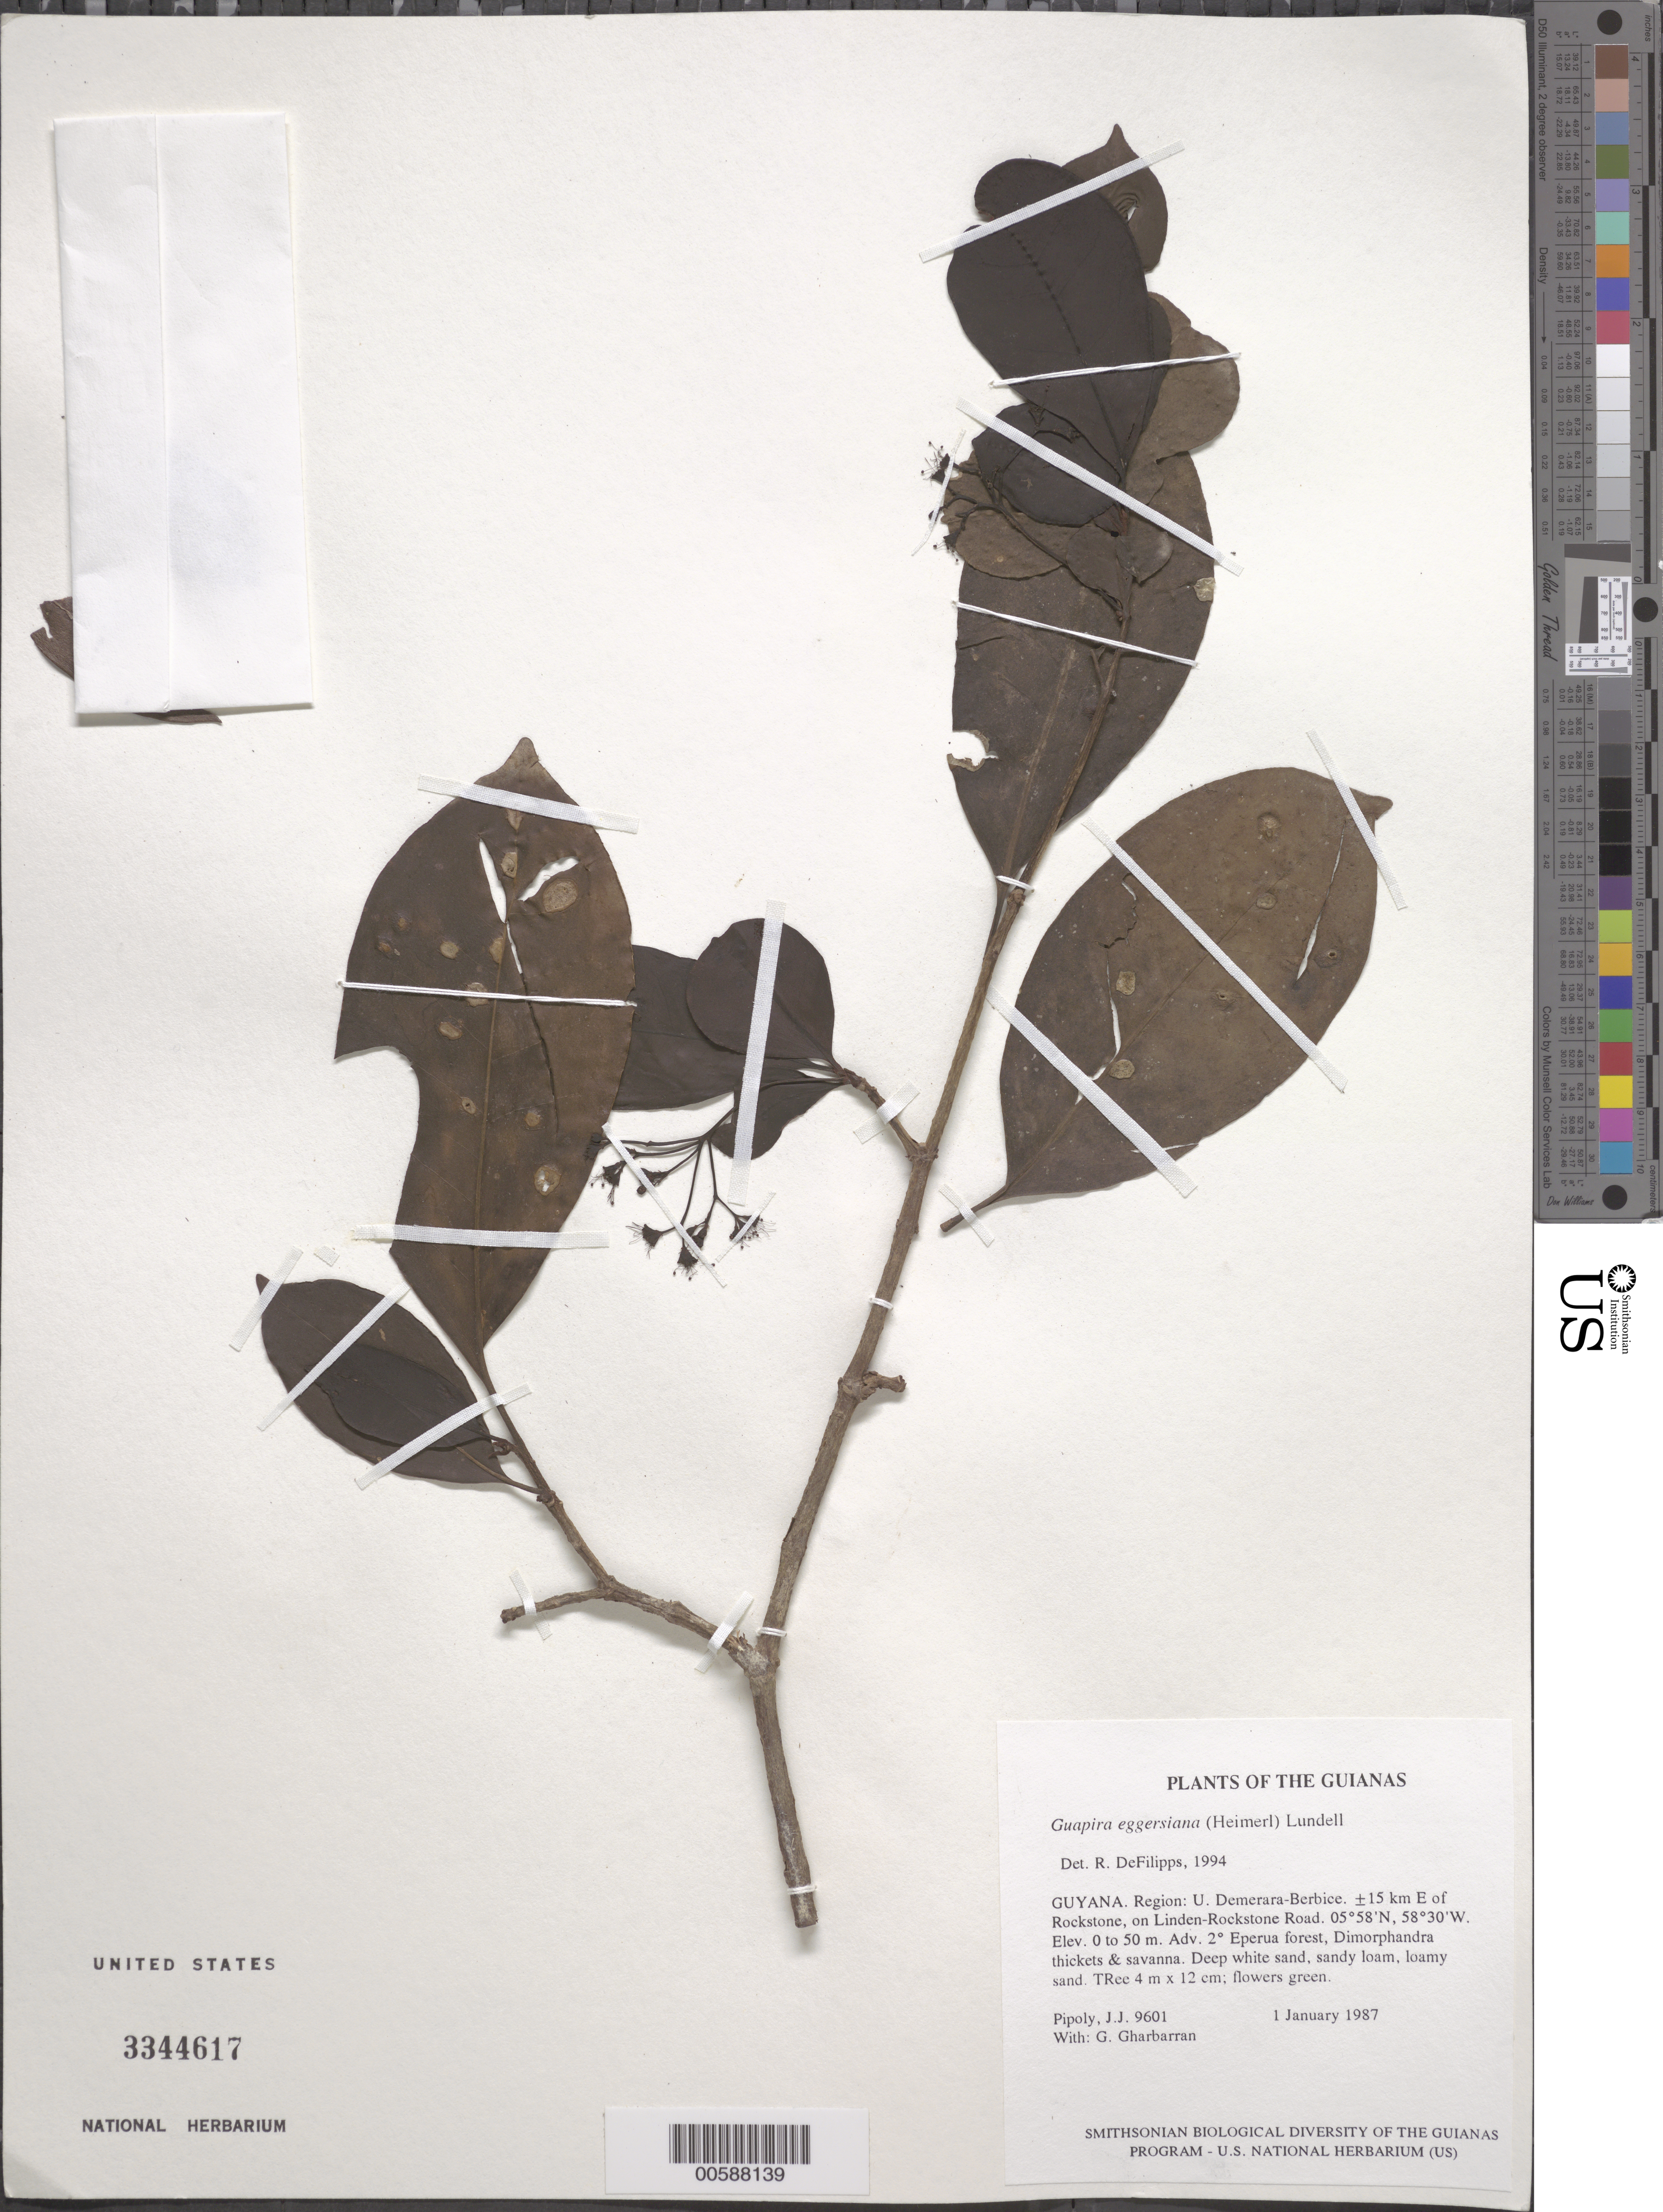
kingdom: Plantae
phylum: Tracheophyta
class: Magnoliopsida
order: Caryophyllales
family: Nyctaginaceae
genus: Guapira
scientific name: Guapira eggersiana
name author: (Heimerl) Lundell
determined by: DeFilipps, R. A.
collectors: J. J. Pipoly & G. Gharbarran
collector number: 9601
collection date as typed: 11 January 1987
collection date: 1987-01-11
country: Guyana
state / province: U. Demerara-Berbice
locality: ±15 km E of Rockstone, on Linden-Rockstone Road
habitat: Adv. secondary Eperua forest, Dimorphandra thickets & savanna. Deep white sand, sandy loam, loamy sand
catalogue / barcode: US 3344617